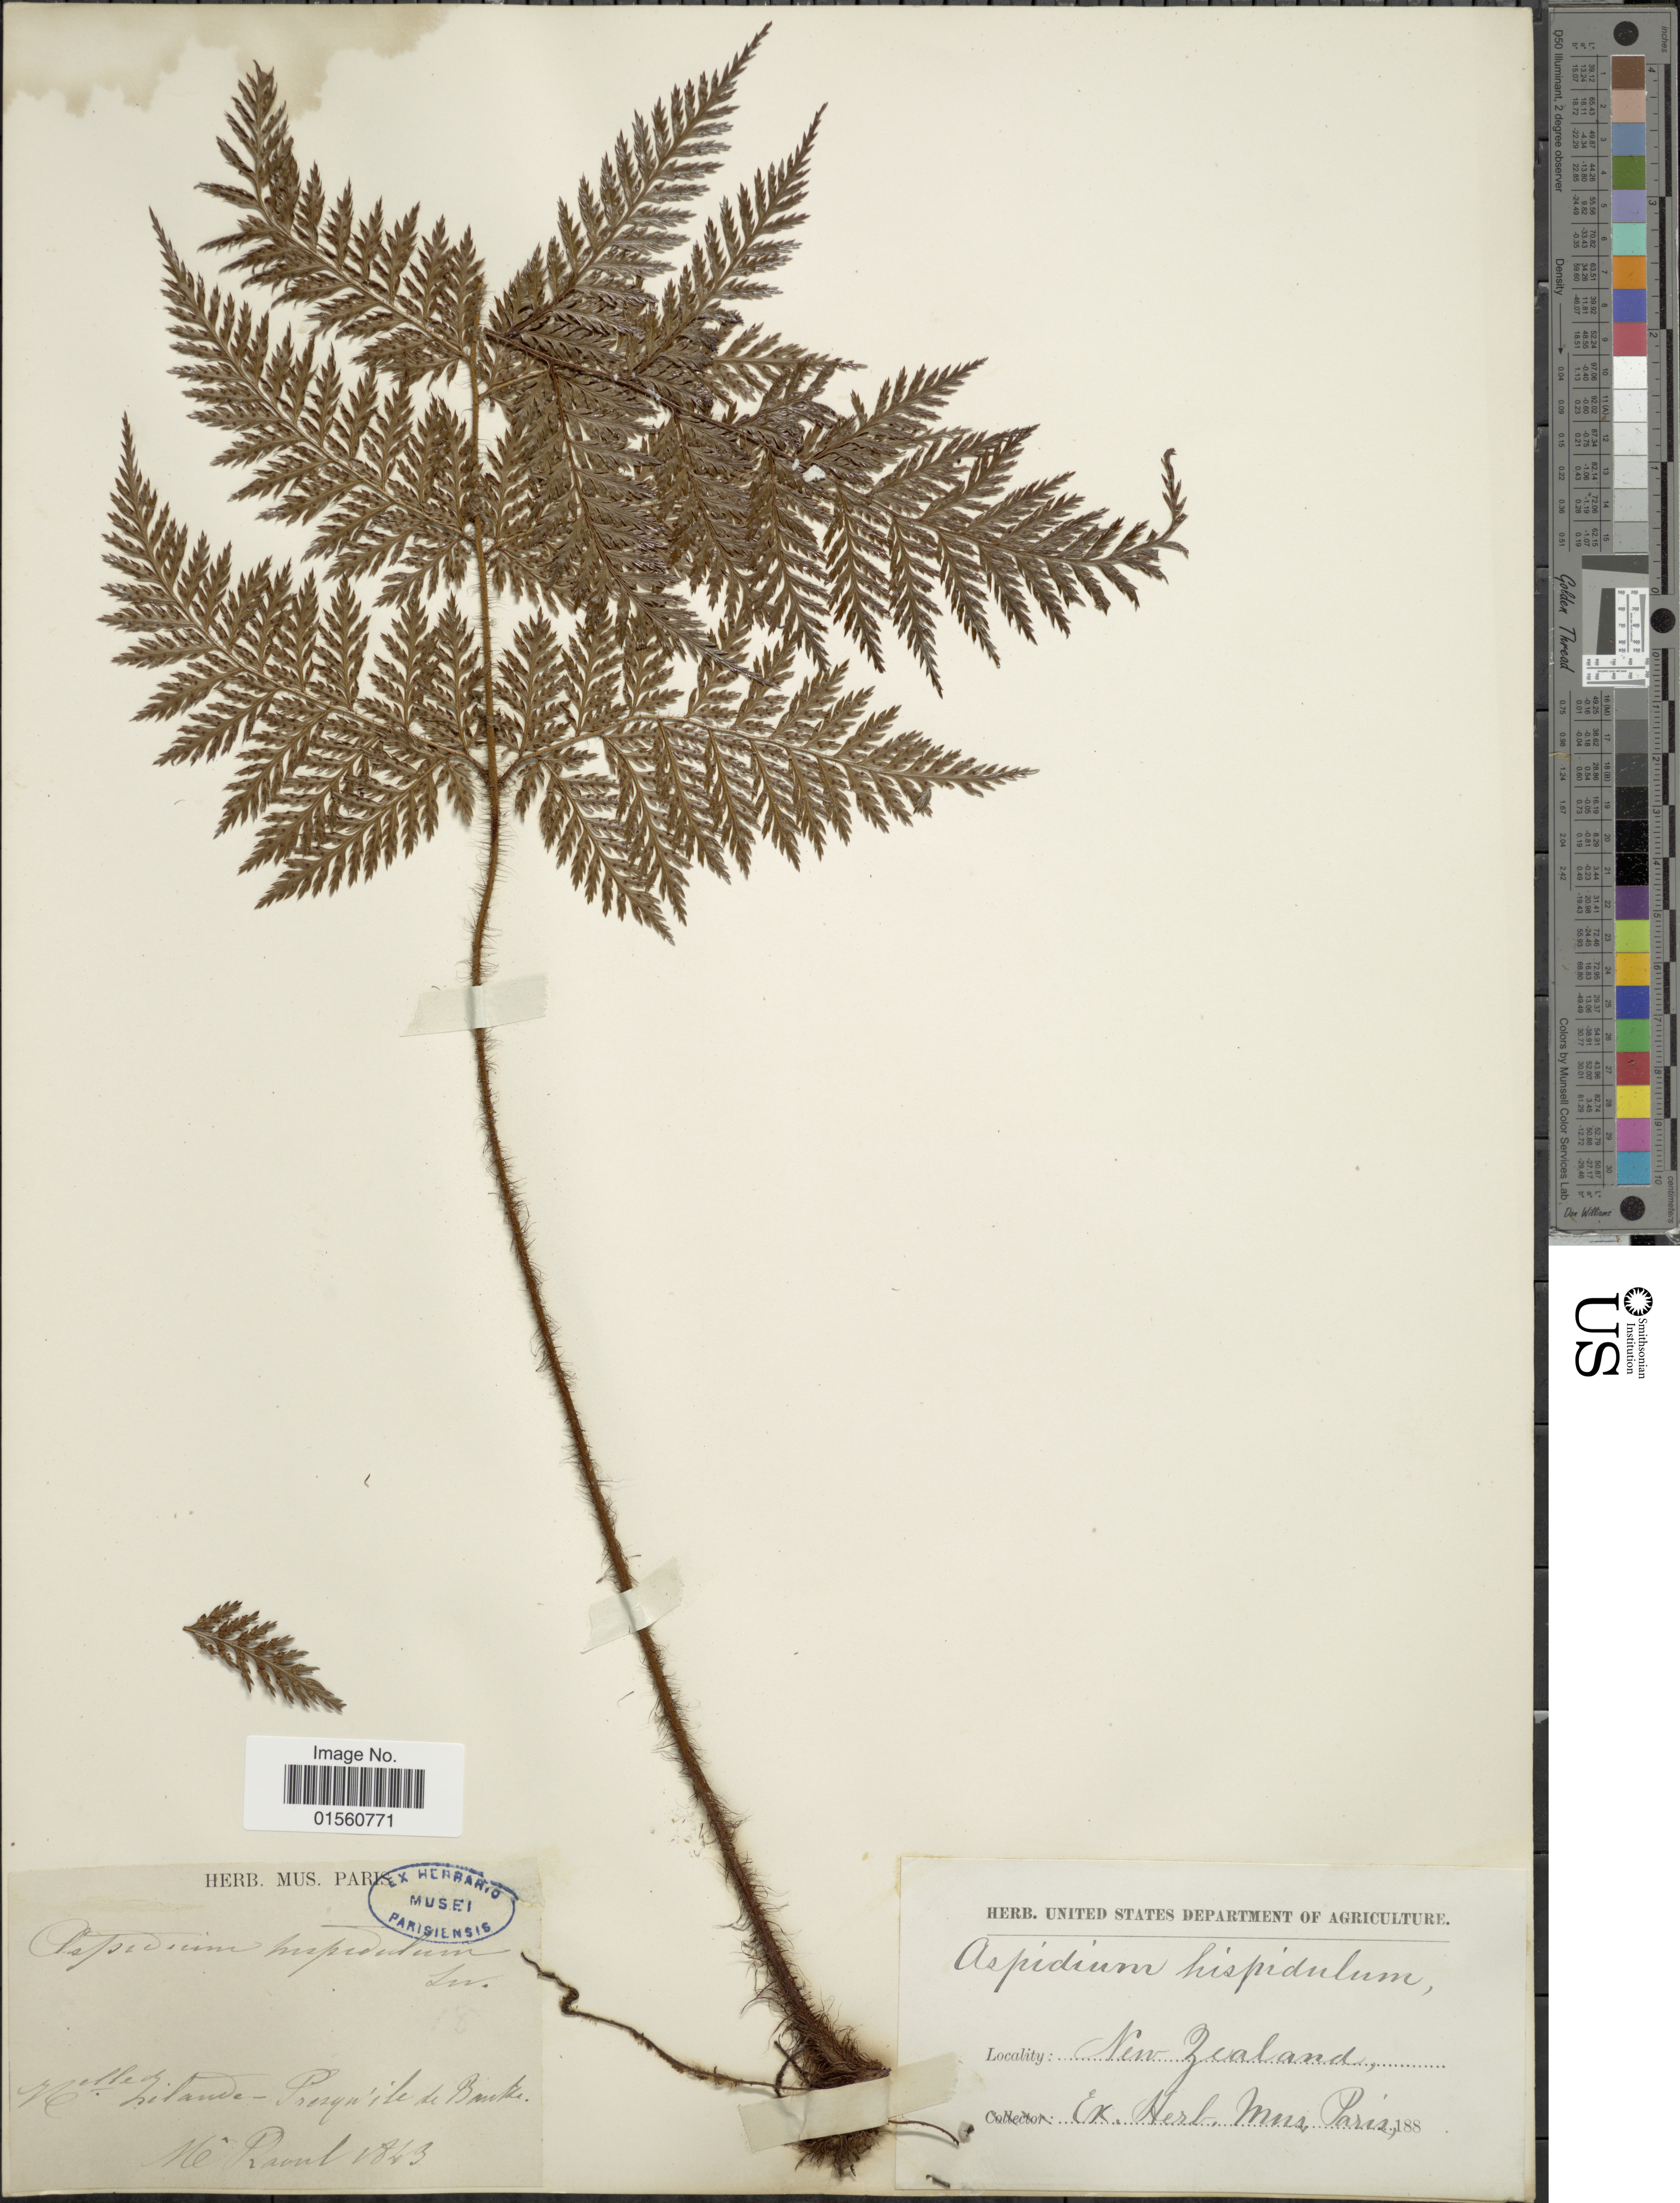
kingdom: Plantae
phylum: Tracheophyta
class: Polypodiopsida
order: Polypodiales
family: Dryopteridaceae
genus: Lastreopsis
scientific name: Lastreopsis hispida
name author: (Sw.) Tindale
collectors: M. Raoul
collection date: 1843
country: New Zealand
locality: Presgu'ile de Banks [Banks Peninsula]